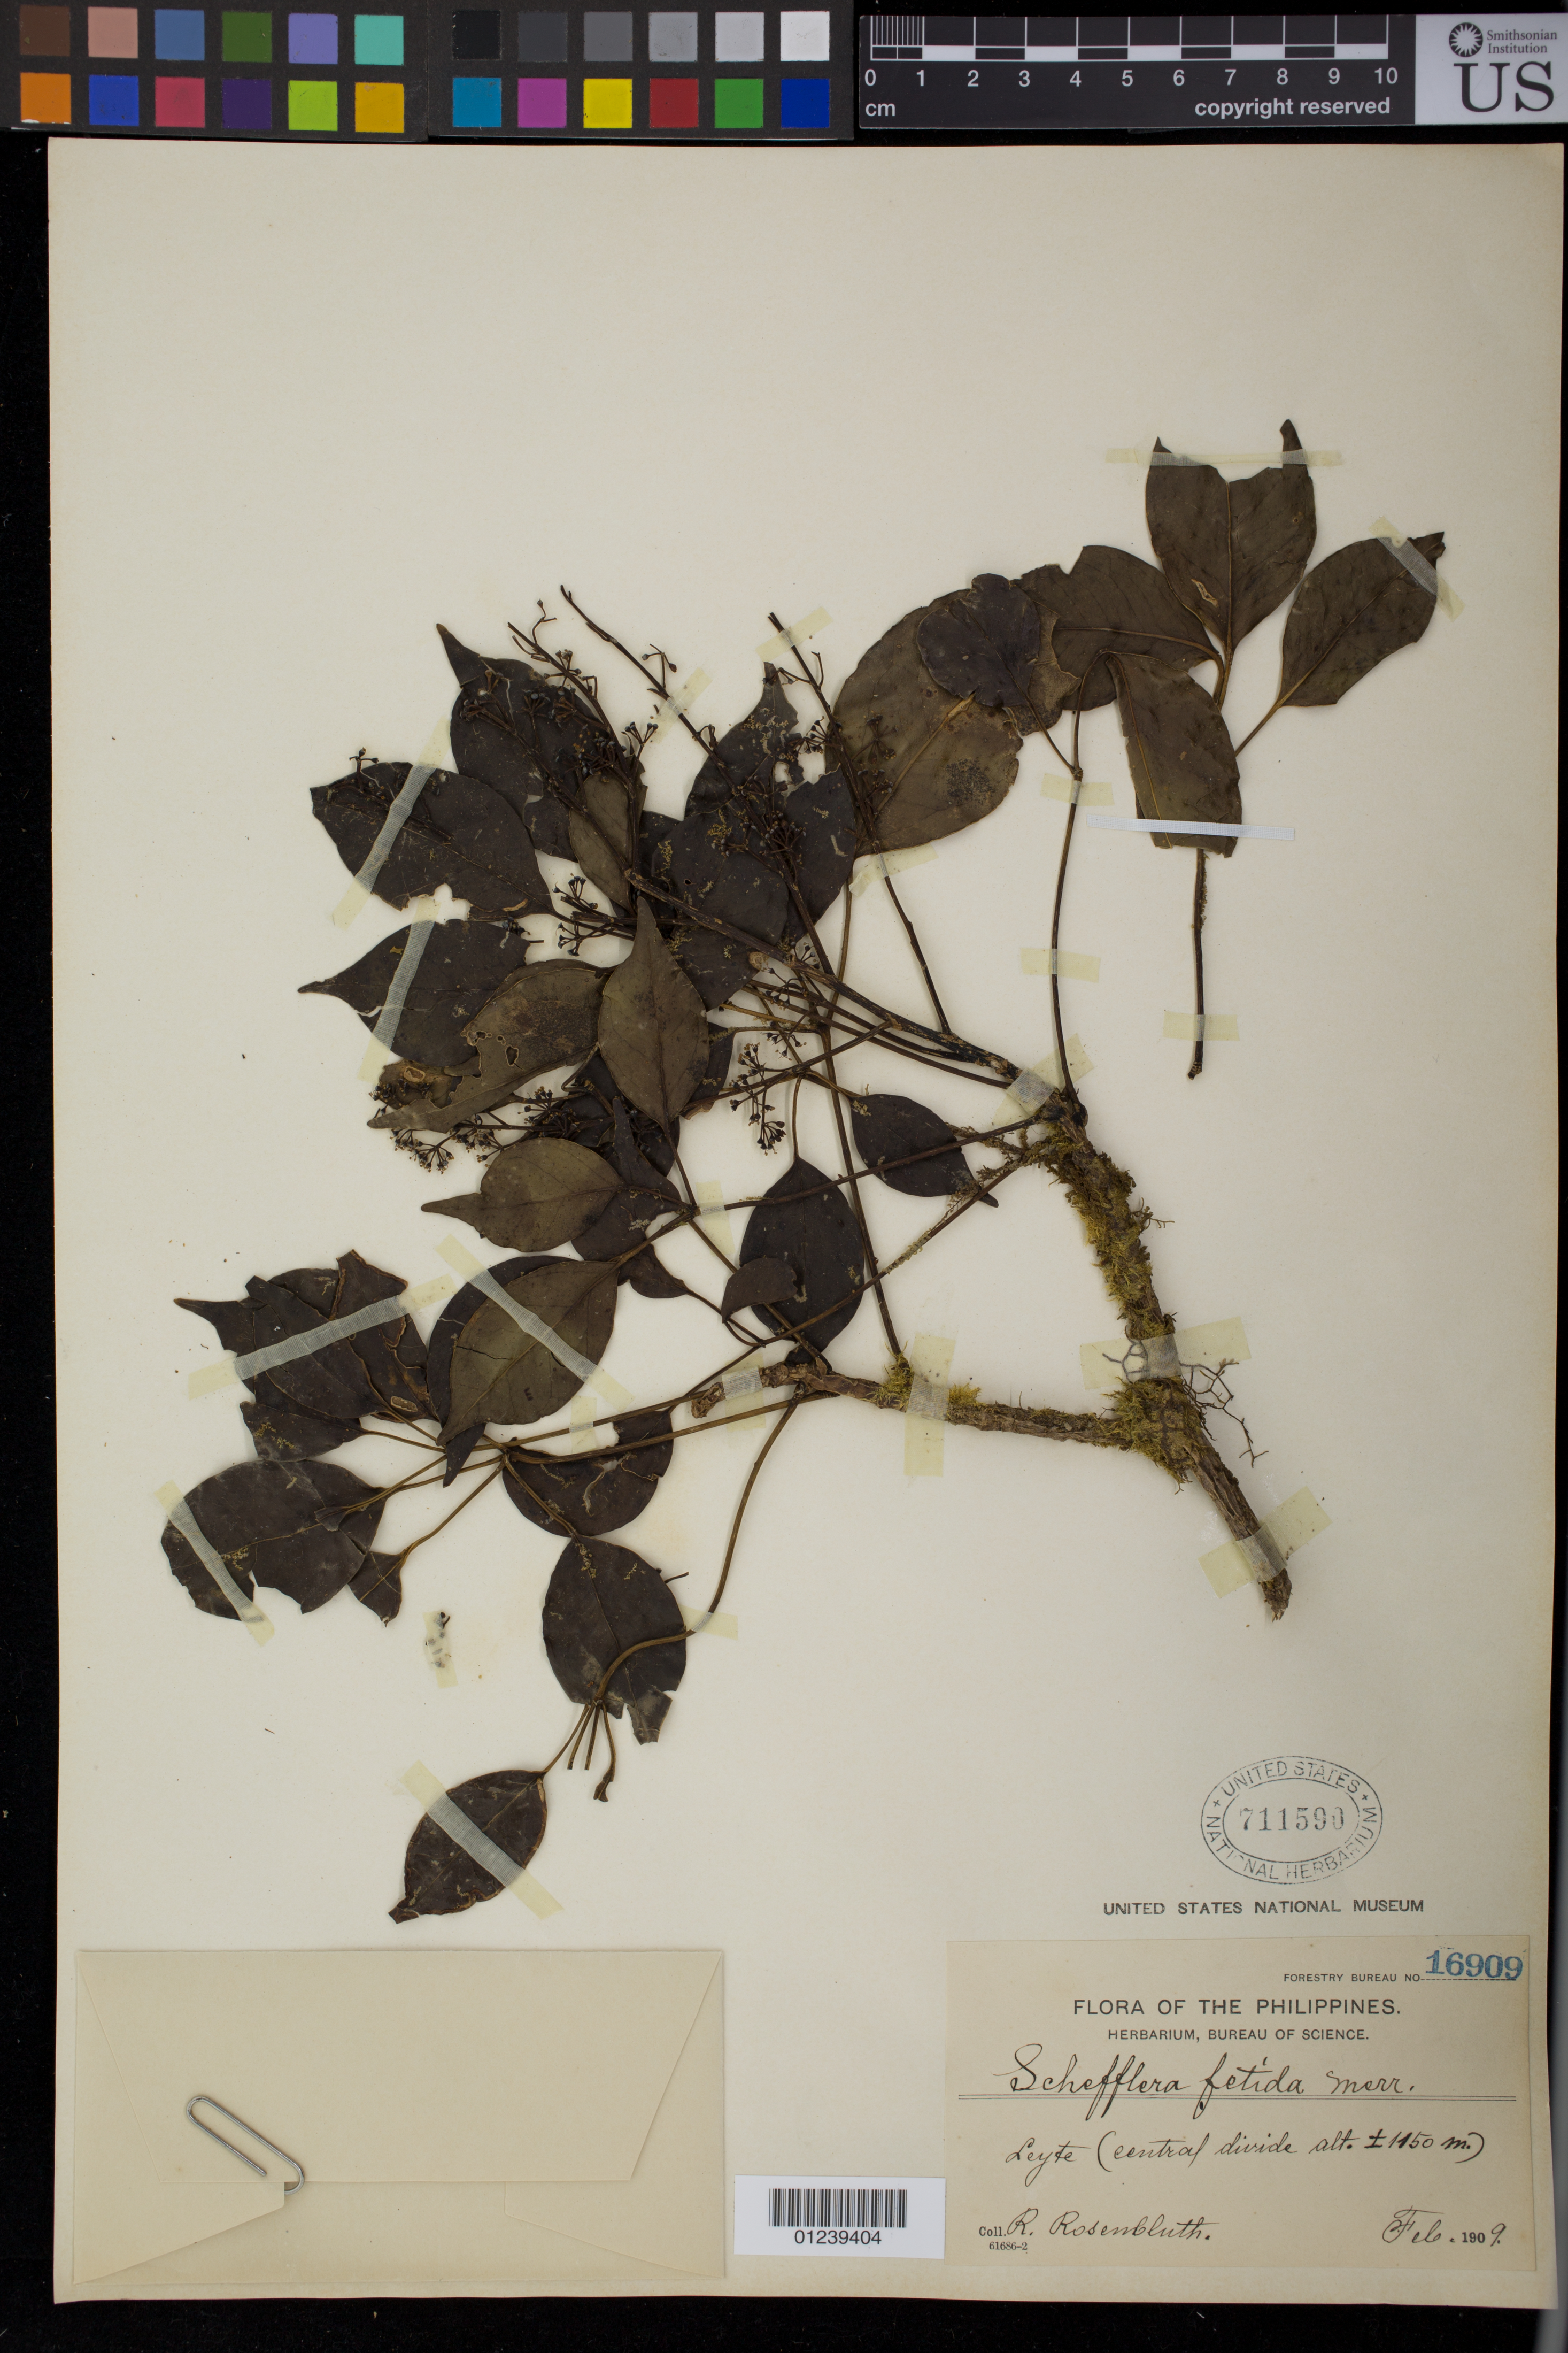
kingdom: Plantae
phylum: Tracheophyta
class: Magnoliopsida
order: Apiales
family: Araliaceae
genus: Schefflera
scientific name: Schefflera foetida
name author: Merr.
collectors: R. Rosenbluth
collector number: for. Bur. 16909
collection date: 1909-02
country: Philippines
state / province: Eastern Visayas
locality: Leyte (central divide)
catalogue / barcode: US 711590